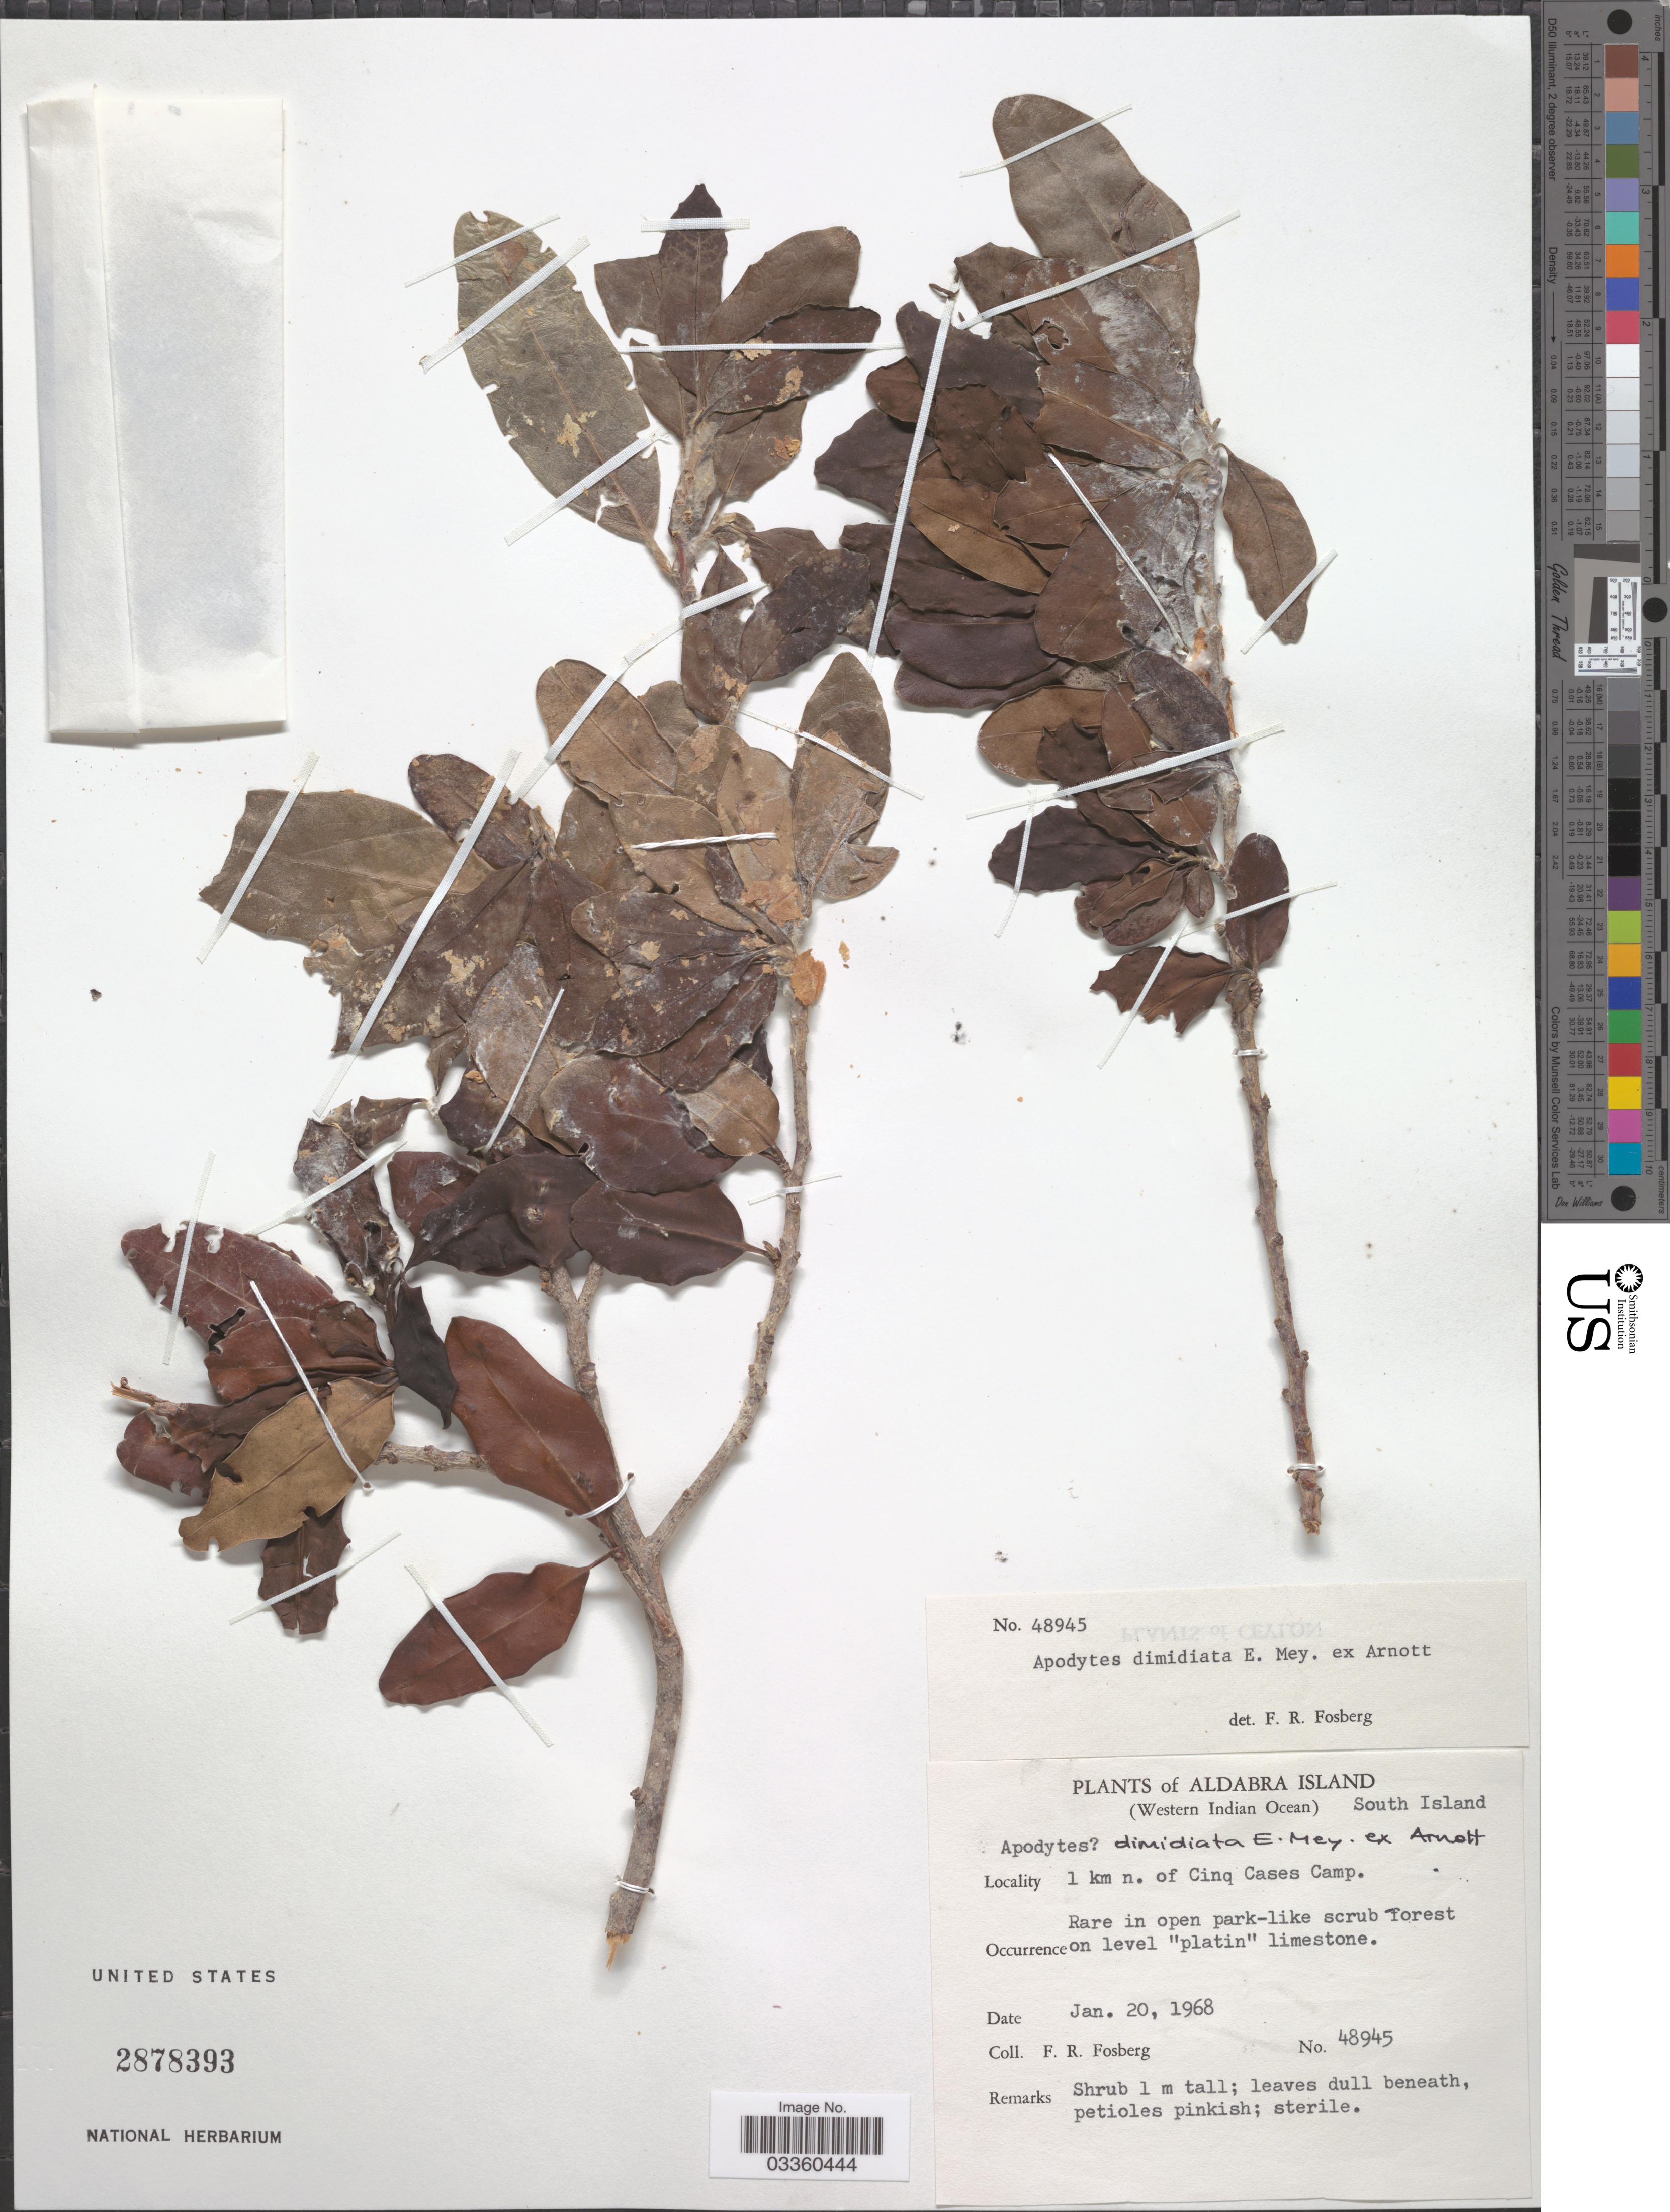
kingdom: Plantae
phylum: Tracheophyta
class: Magnoliopsida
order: Metteniusales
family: Metteniusaceae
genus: Apodytes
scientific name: Apodytes dimidiata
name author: E. Mey. ex Arn.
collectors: F. R. Fosberg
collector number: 48945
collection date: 1968-01-20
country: Seychelles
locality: Aldabra Island (Western Indian Ocean), South Island. 1 km n. of Cinq Cases Camp.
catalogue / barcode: US 2878393